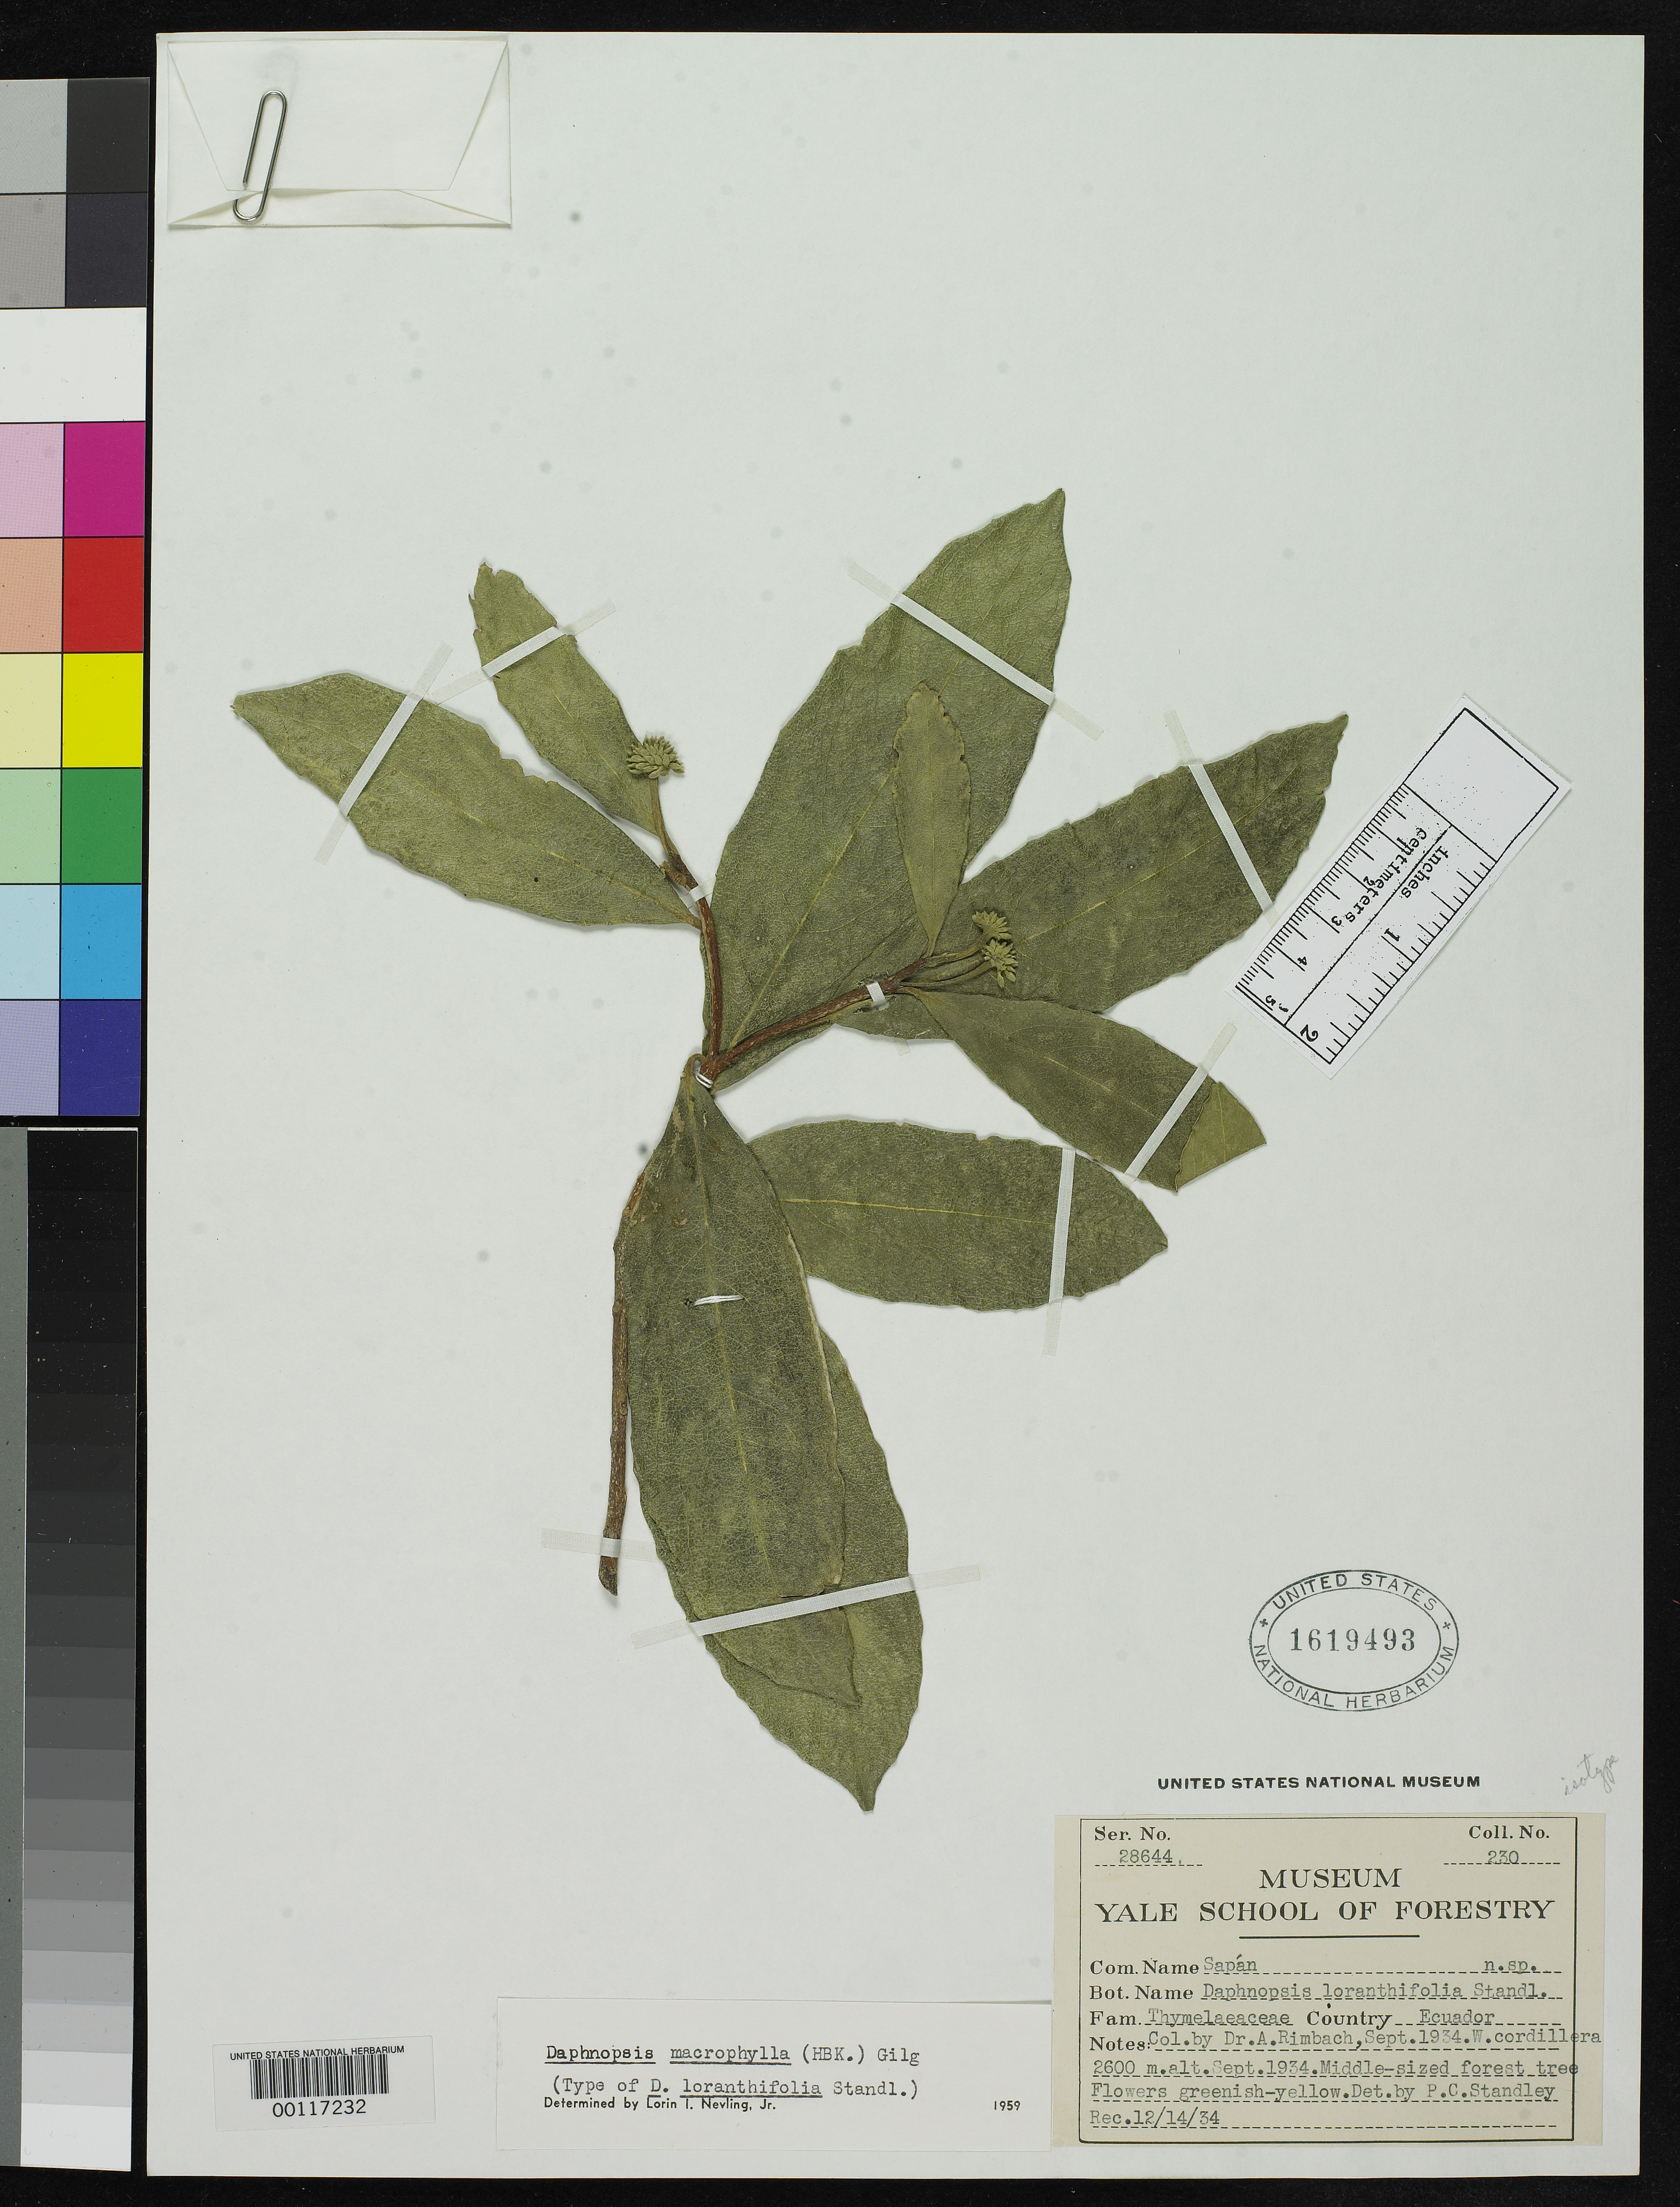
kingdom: Plantae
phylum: Tracheophyta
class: Magnoliopsida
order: Malvales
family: Thymelaeaceae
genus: Daphnopsis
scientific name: Daphnopsis loranthifolia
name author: Standl.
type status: Isotype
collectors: A. Rimbach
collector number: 230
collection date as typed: Sep 1934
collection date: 1934-09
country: Ecuador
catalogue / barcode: US 1619493